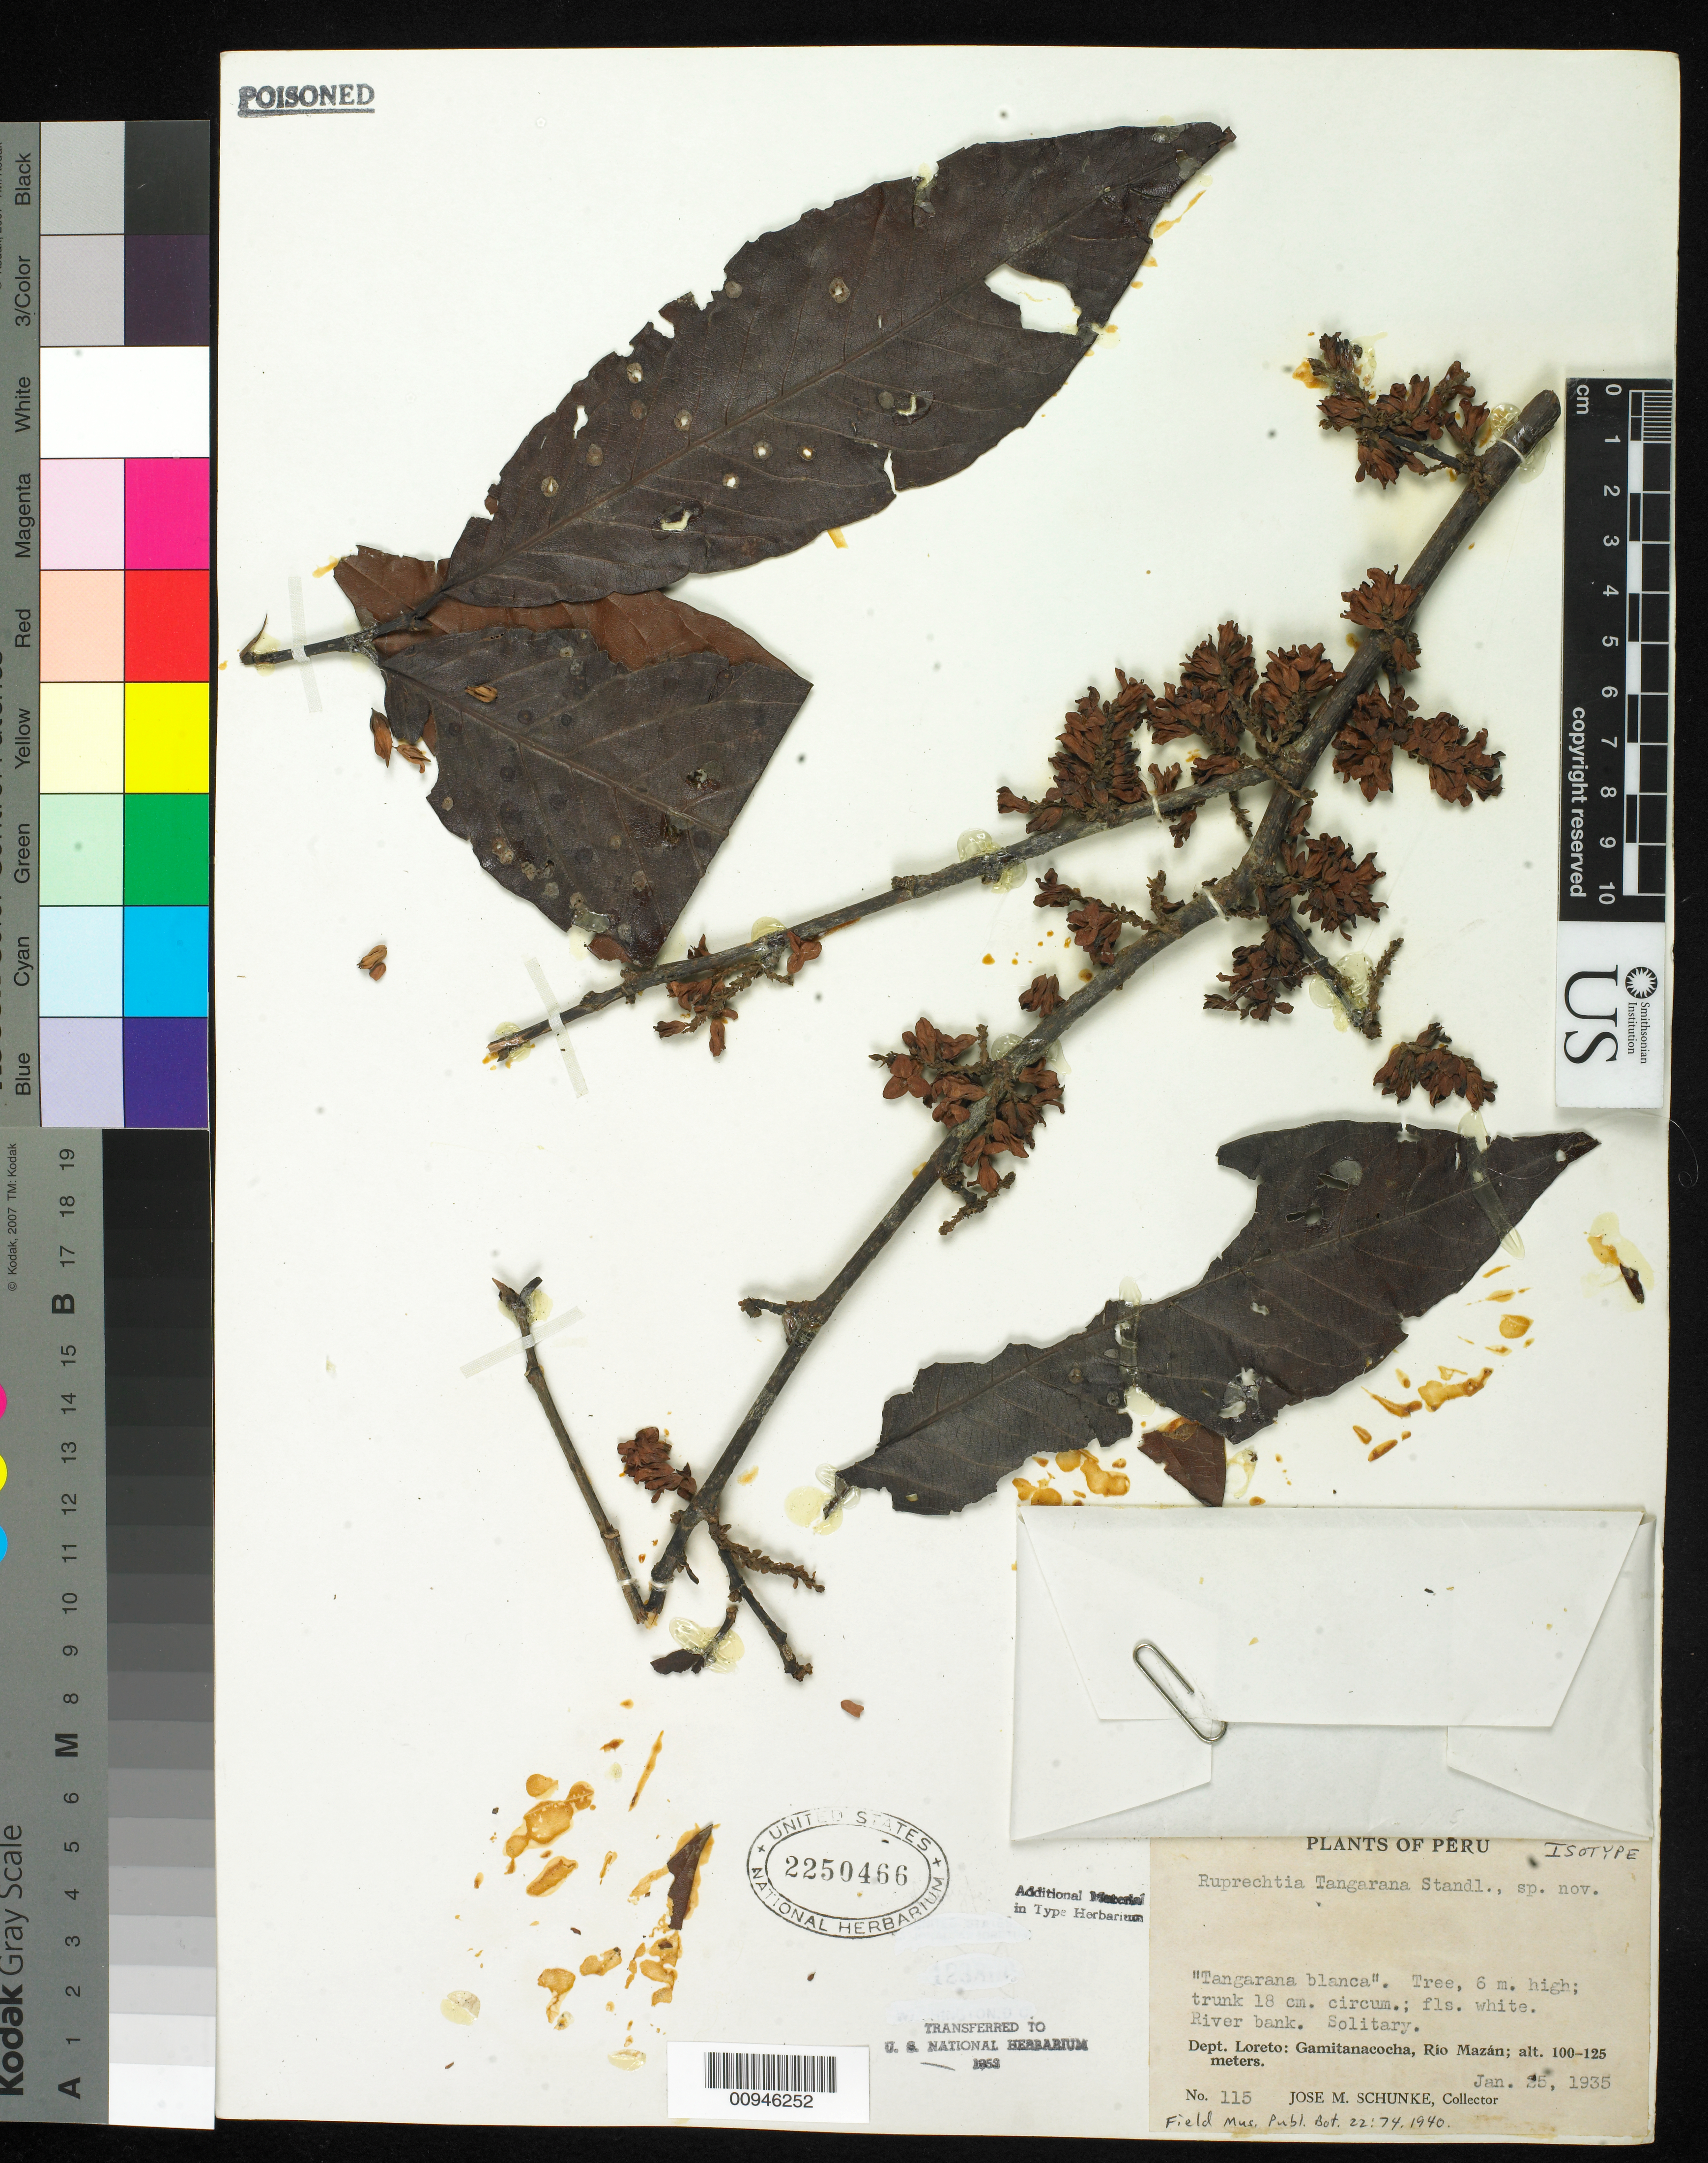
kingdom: Plantae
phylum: Tracheophyta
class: Magnoliopsida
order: Caryophyllales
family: Polygonaceae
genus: Ruprechtia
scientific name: Ruprechtia tangarana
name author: Standl.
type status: Isotype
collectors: J. M. Schunke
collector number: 115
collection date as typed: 25 Jan 1935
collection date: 1935-01-25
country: Peru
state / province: Loreto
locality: Gamitanacocha, Rio Mazan.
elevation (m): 100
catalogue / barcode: US 2250466